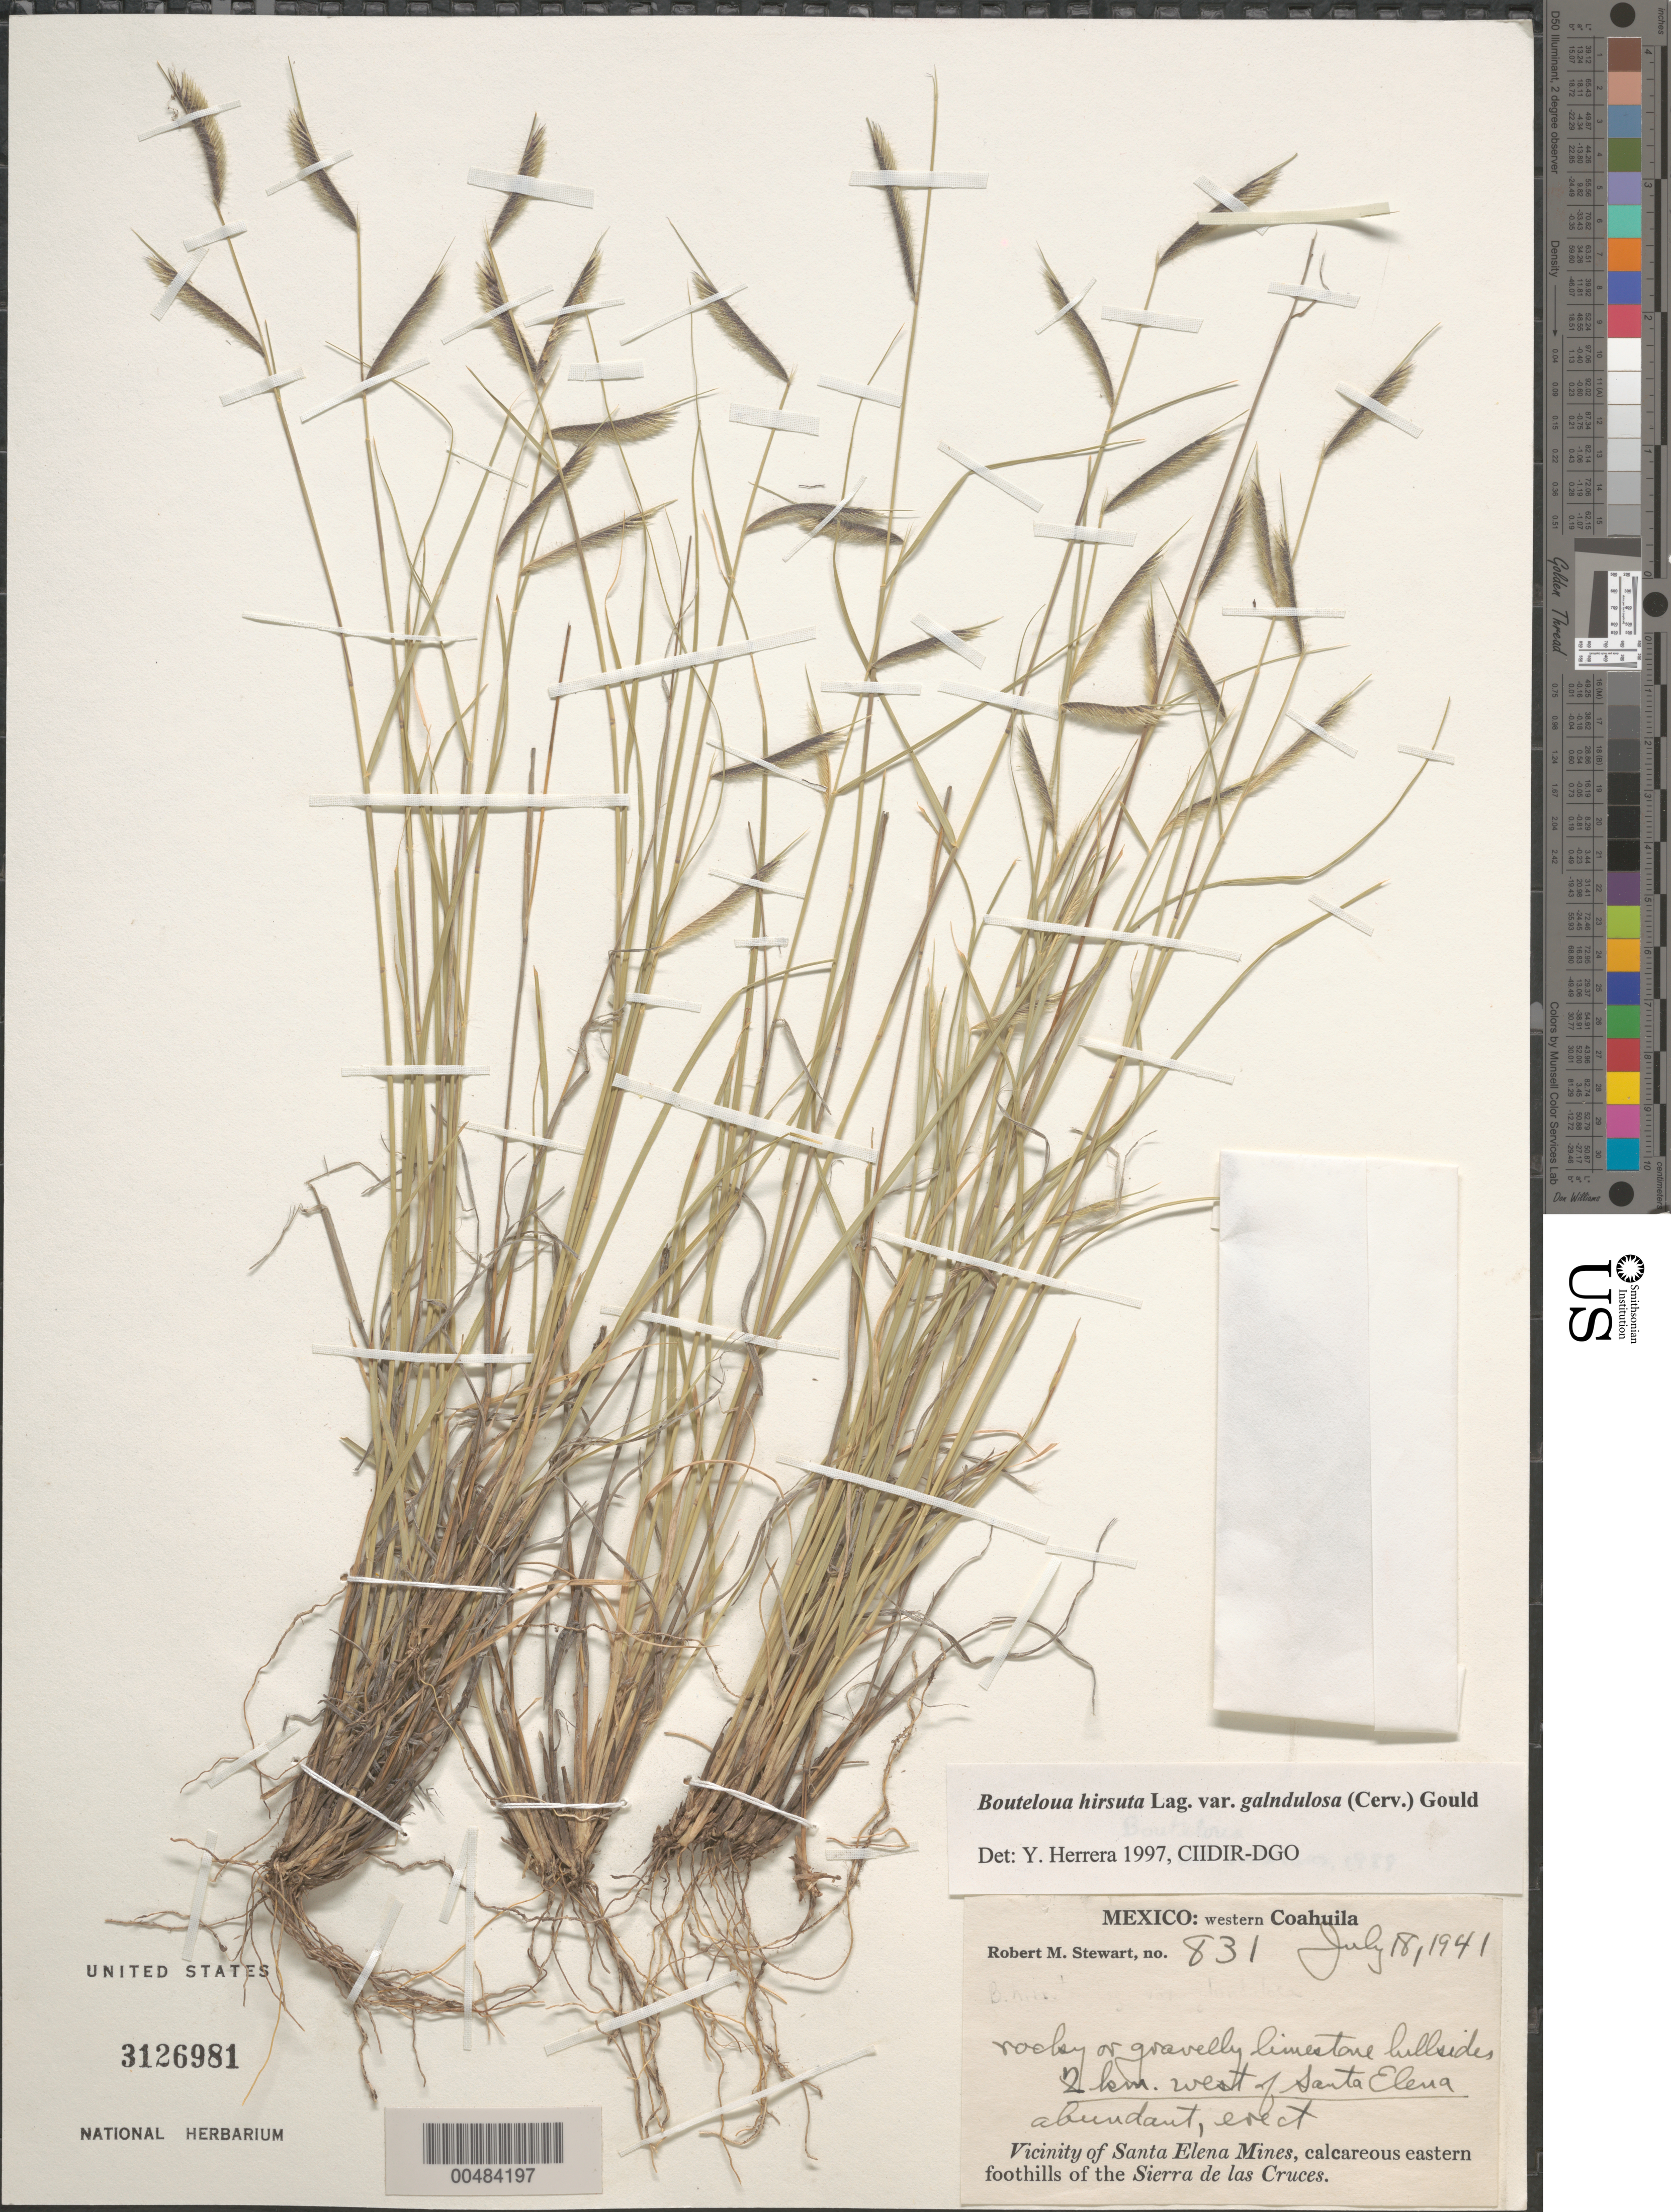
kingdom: Plantae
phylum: Tracheophyta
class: Liliopsida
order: Poales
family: Poaceae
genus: Bouteloua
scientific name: Bouteloua hirsuta var. glandulosa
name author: (Cerv.) Gould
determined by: Herrera Arrieta, Y., (CIIDIR), Instituto Politecnico Nacional (MEXICO)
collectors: R. M. Stewart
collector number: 831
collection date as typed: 18 Jul 1941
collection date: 1941-07-18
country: Mexico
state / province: Coahuila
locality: Western Coahuila, 2 km W of Santa Elena, vicinity of Santa Elena Mines, E foothills of the Sierra de las Cruces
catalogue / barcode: US 3126981